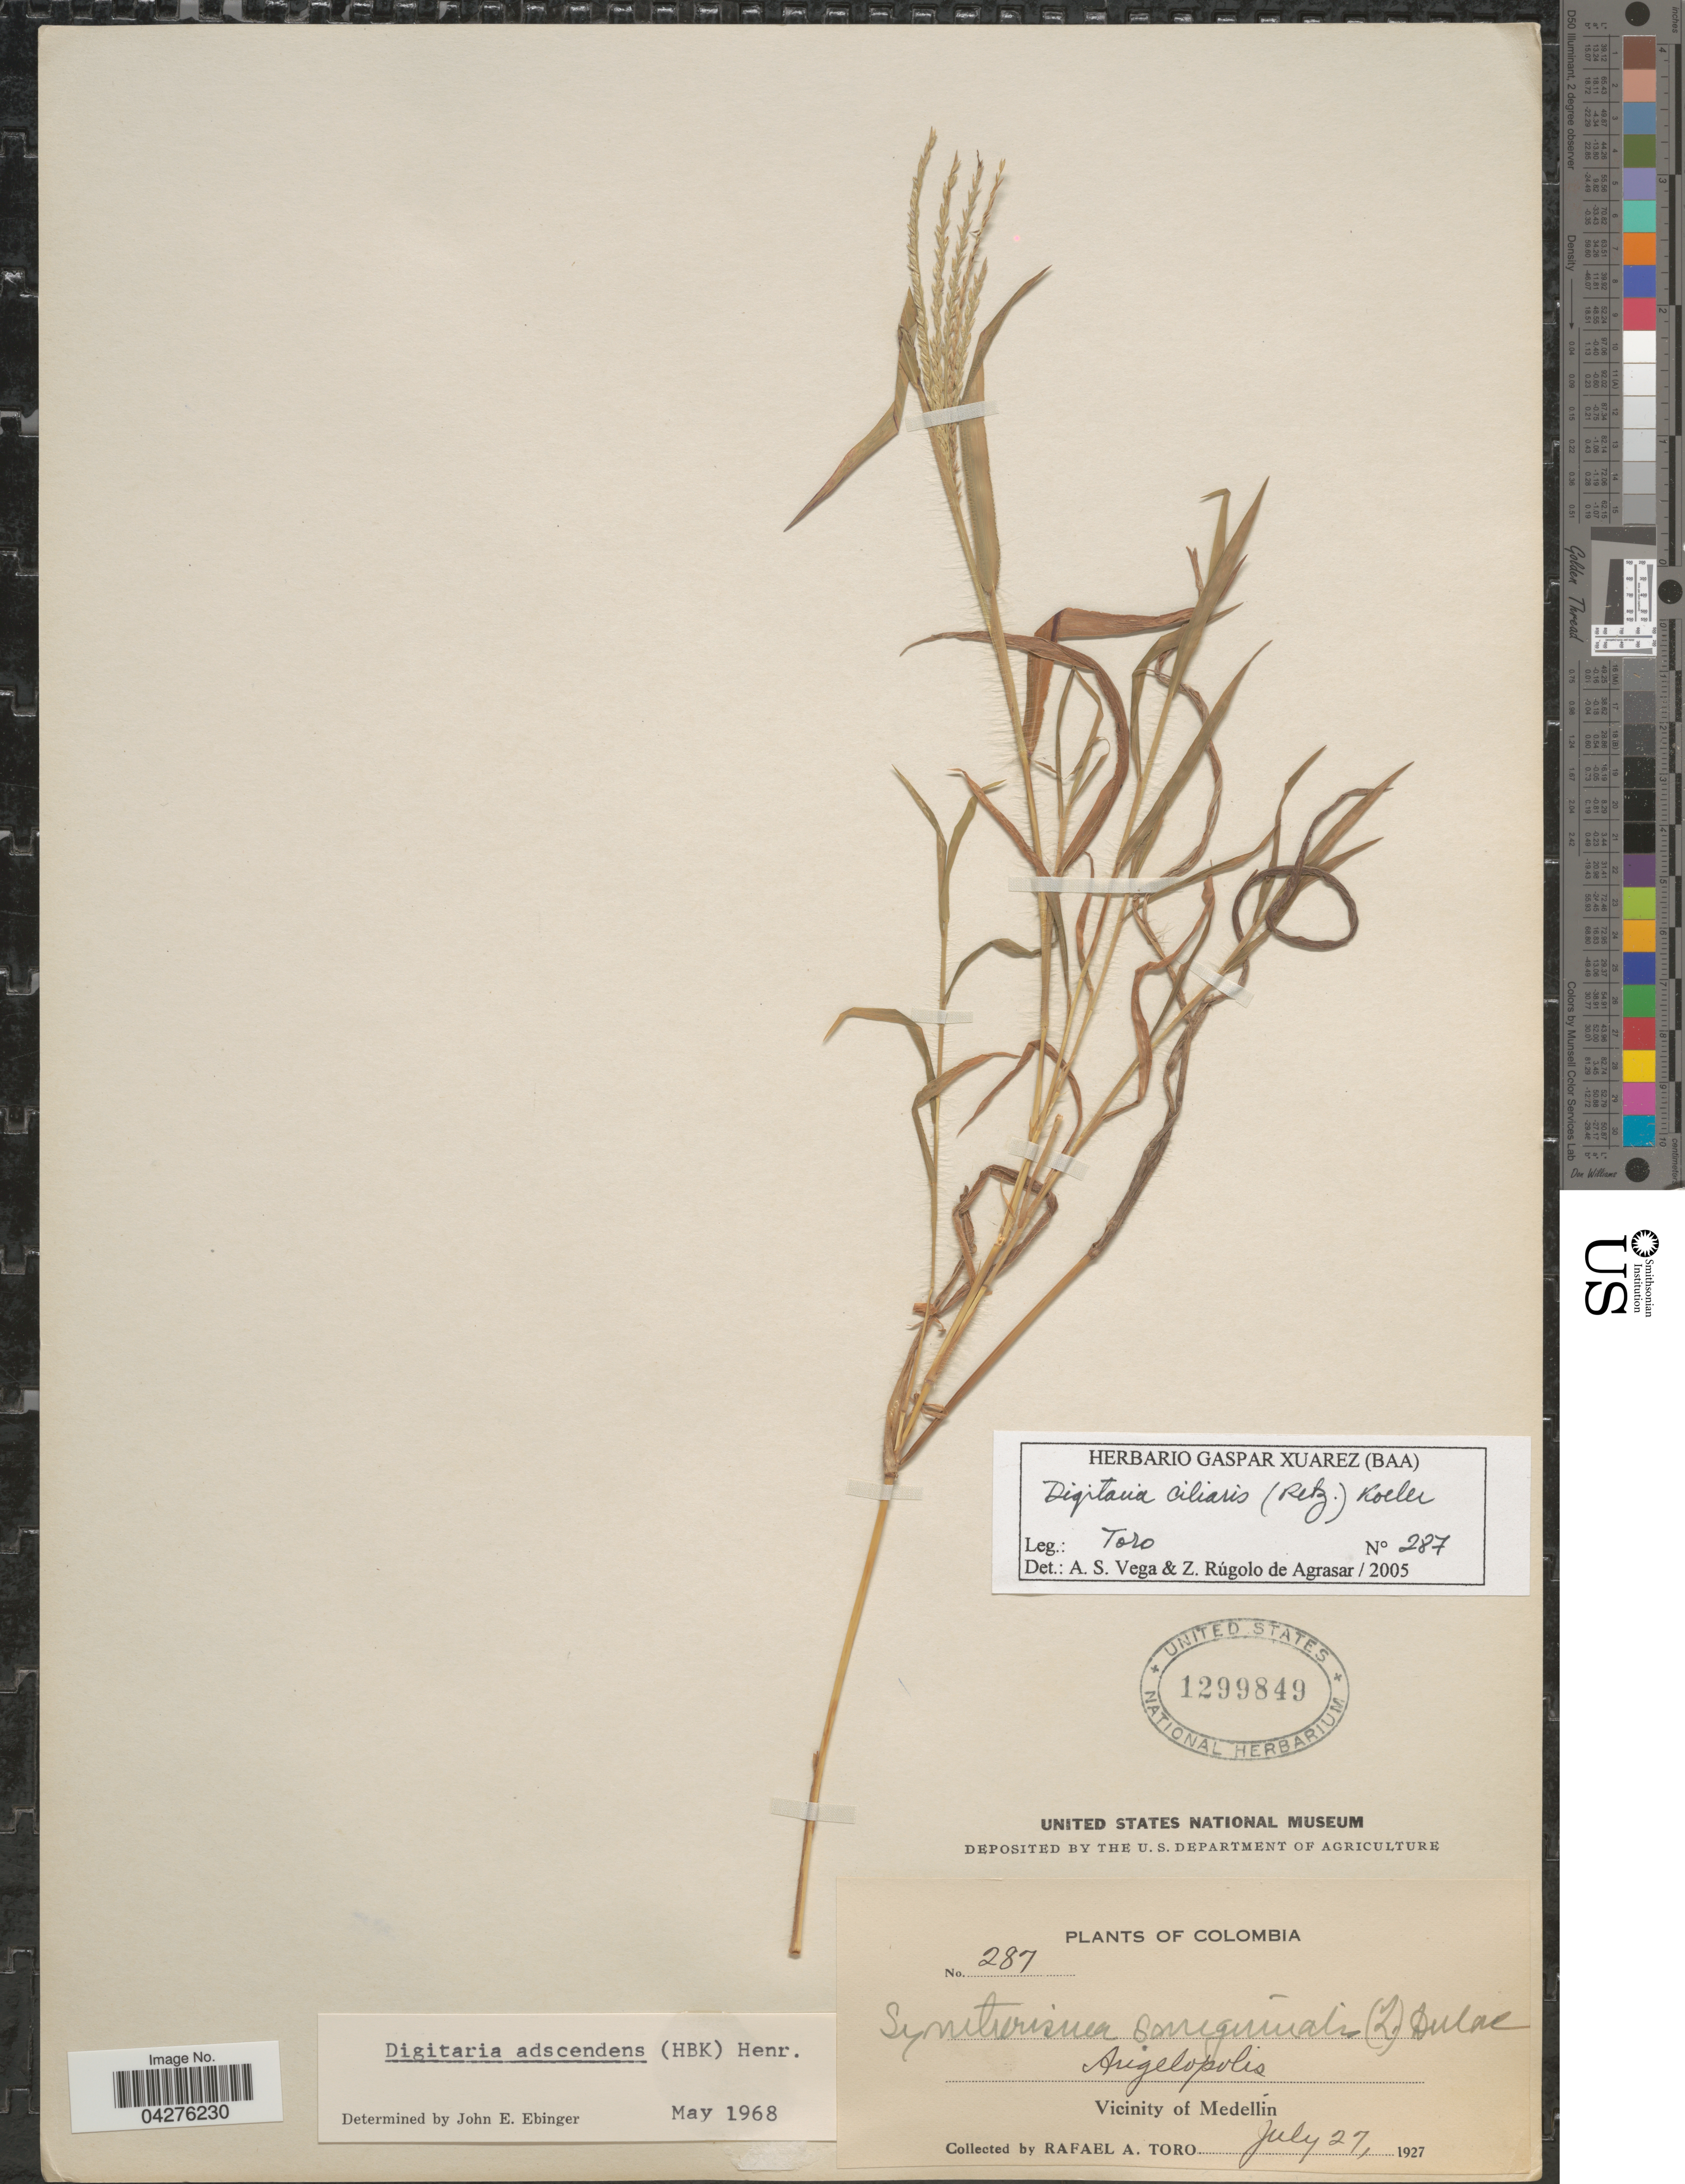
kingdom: Plantae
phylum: Tracheophyta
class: Liliopsida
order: Poales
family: Poaceae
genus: Digitaria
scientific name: Digitaria ciliaris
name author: (Retz.) Koeler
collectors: R. A. Toro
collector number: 287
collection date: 1927-07-27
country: Colombia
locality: Vicinity of Medellín.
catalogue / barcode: US 1299849